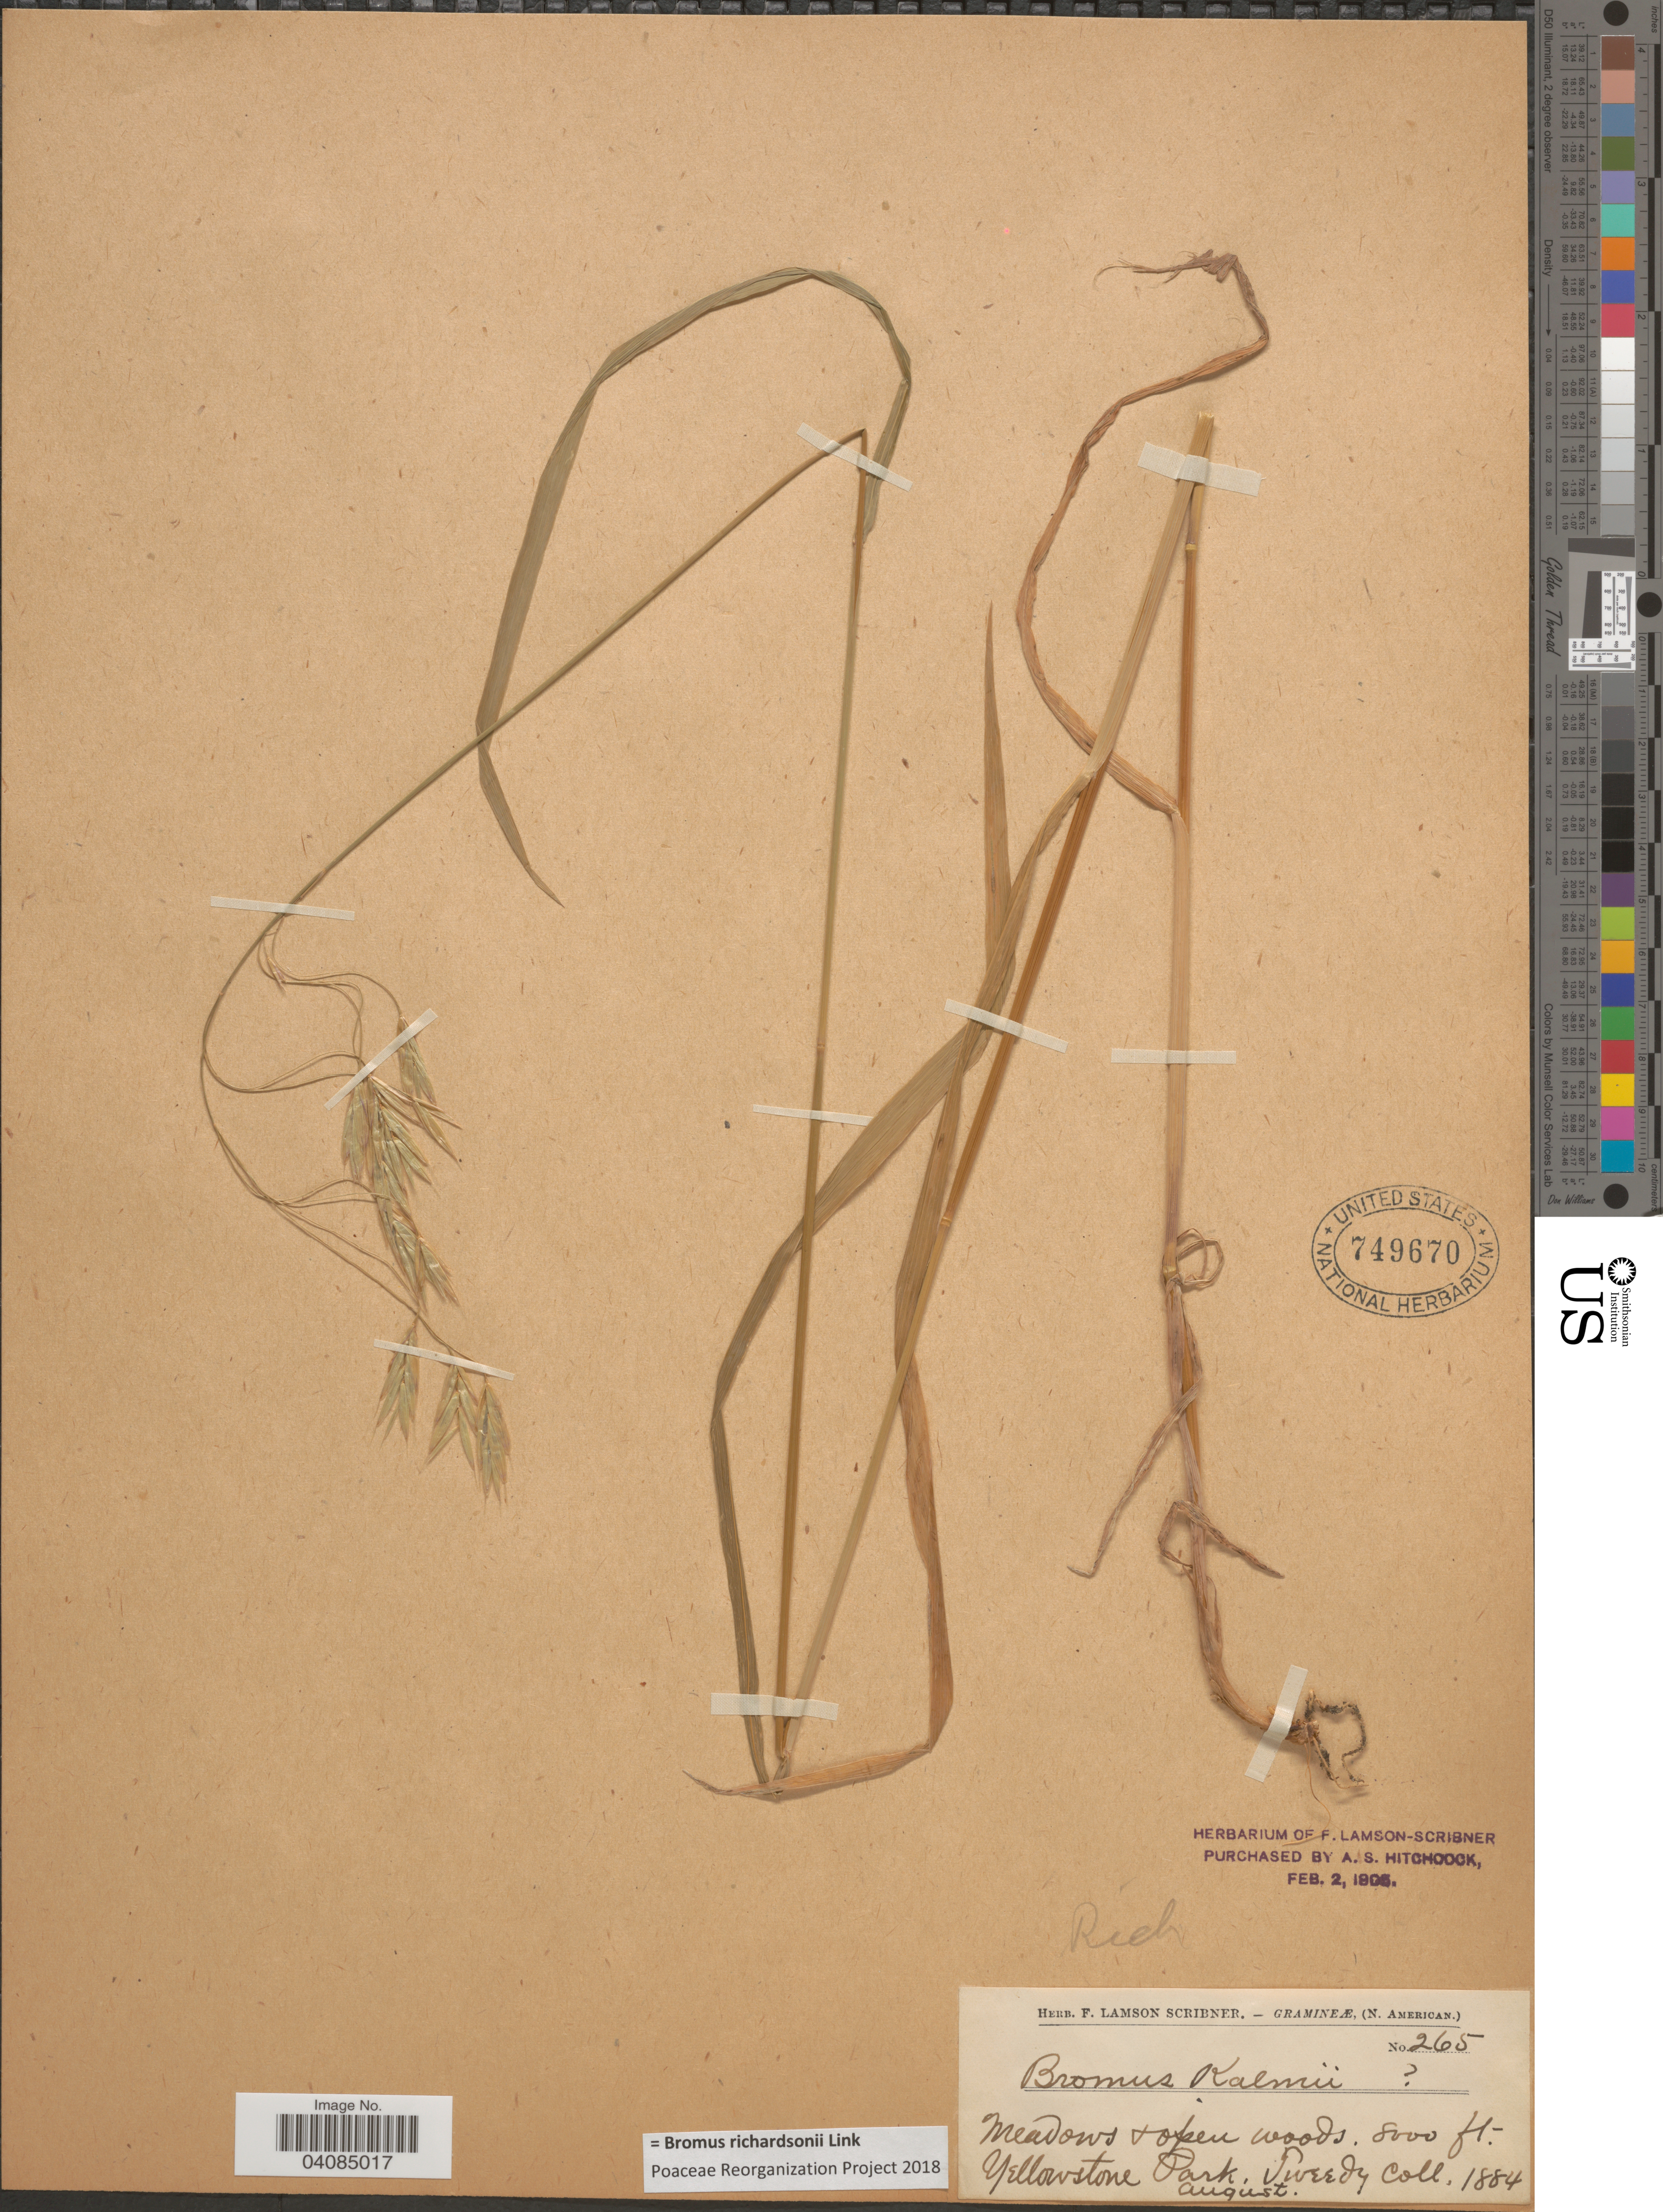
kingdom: Plantae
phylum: Tracheophyta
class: Liliopsida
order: Poales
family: Poaceae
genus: Bromus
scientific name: Bromus racemosus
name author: L.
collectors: Tweedy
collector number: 265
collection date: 1884-08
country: United States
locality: Meadows & open woods. Yellowstone Park.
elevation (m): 2438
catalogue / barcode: US 749670